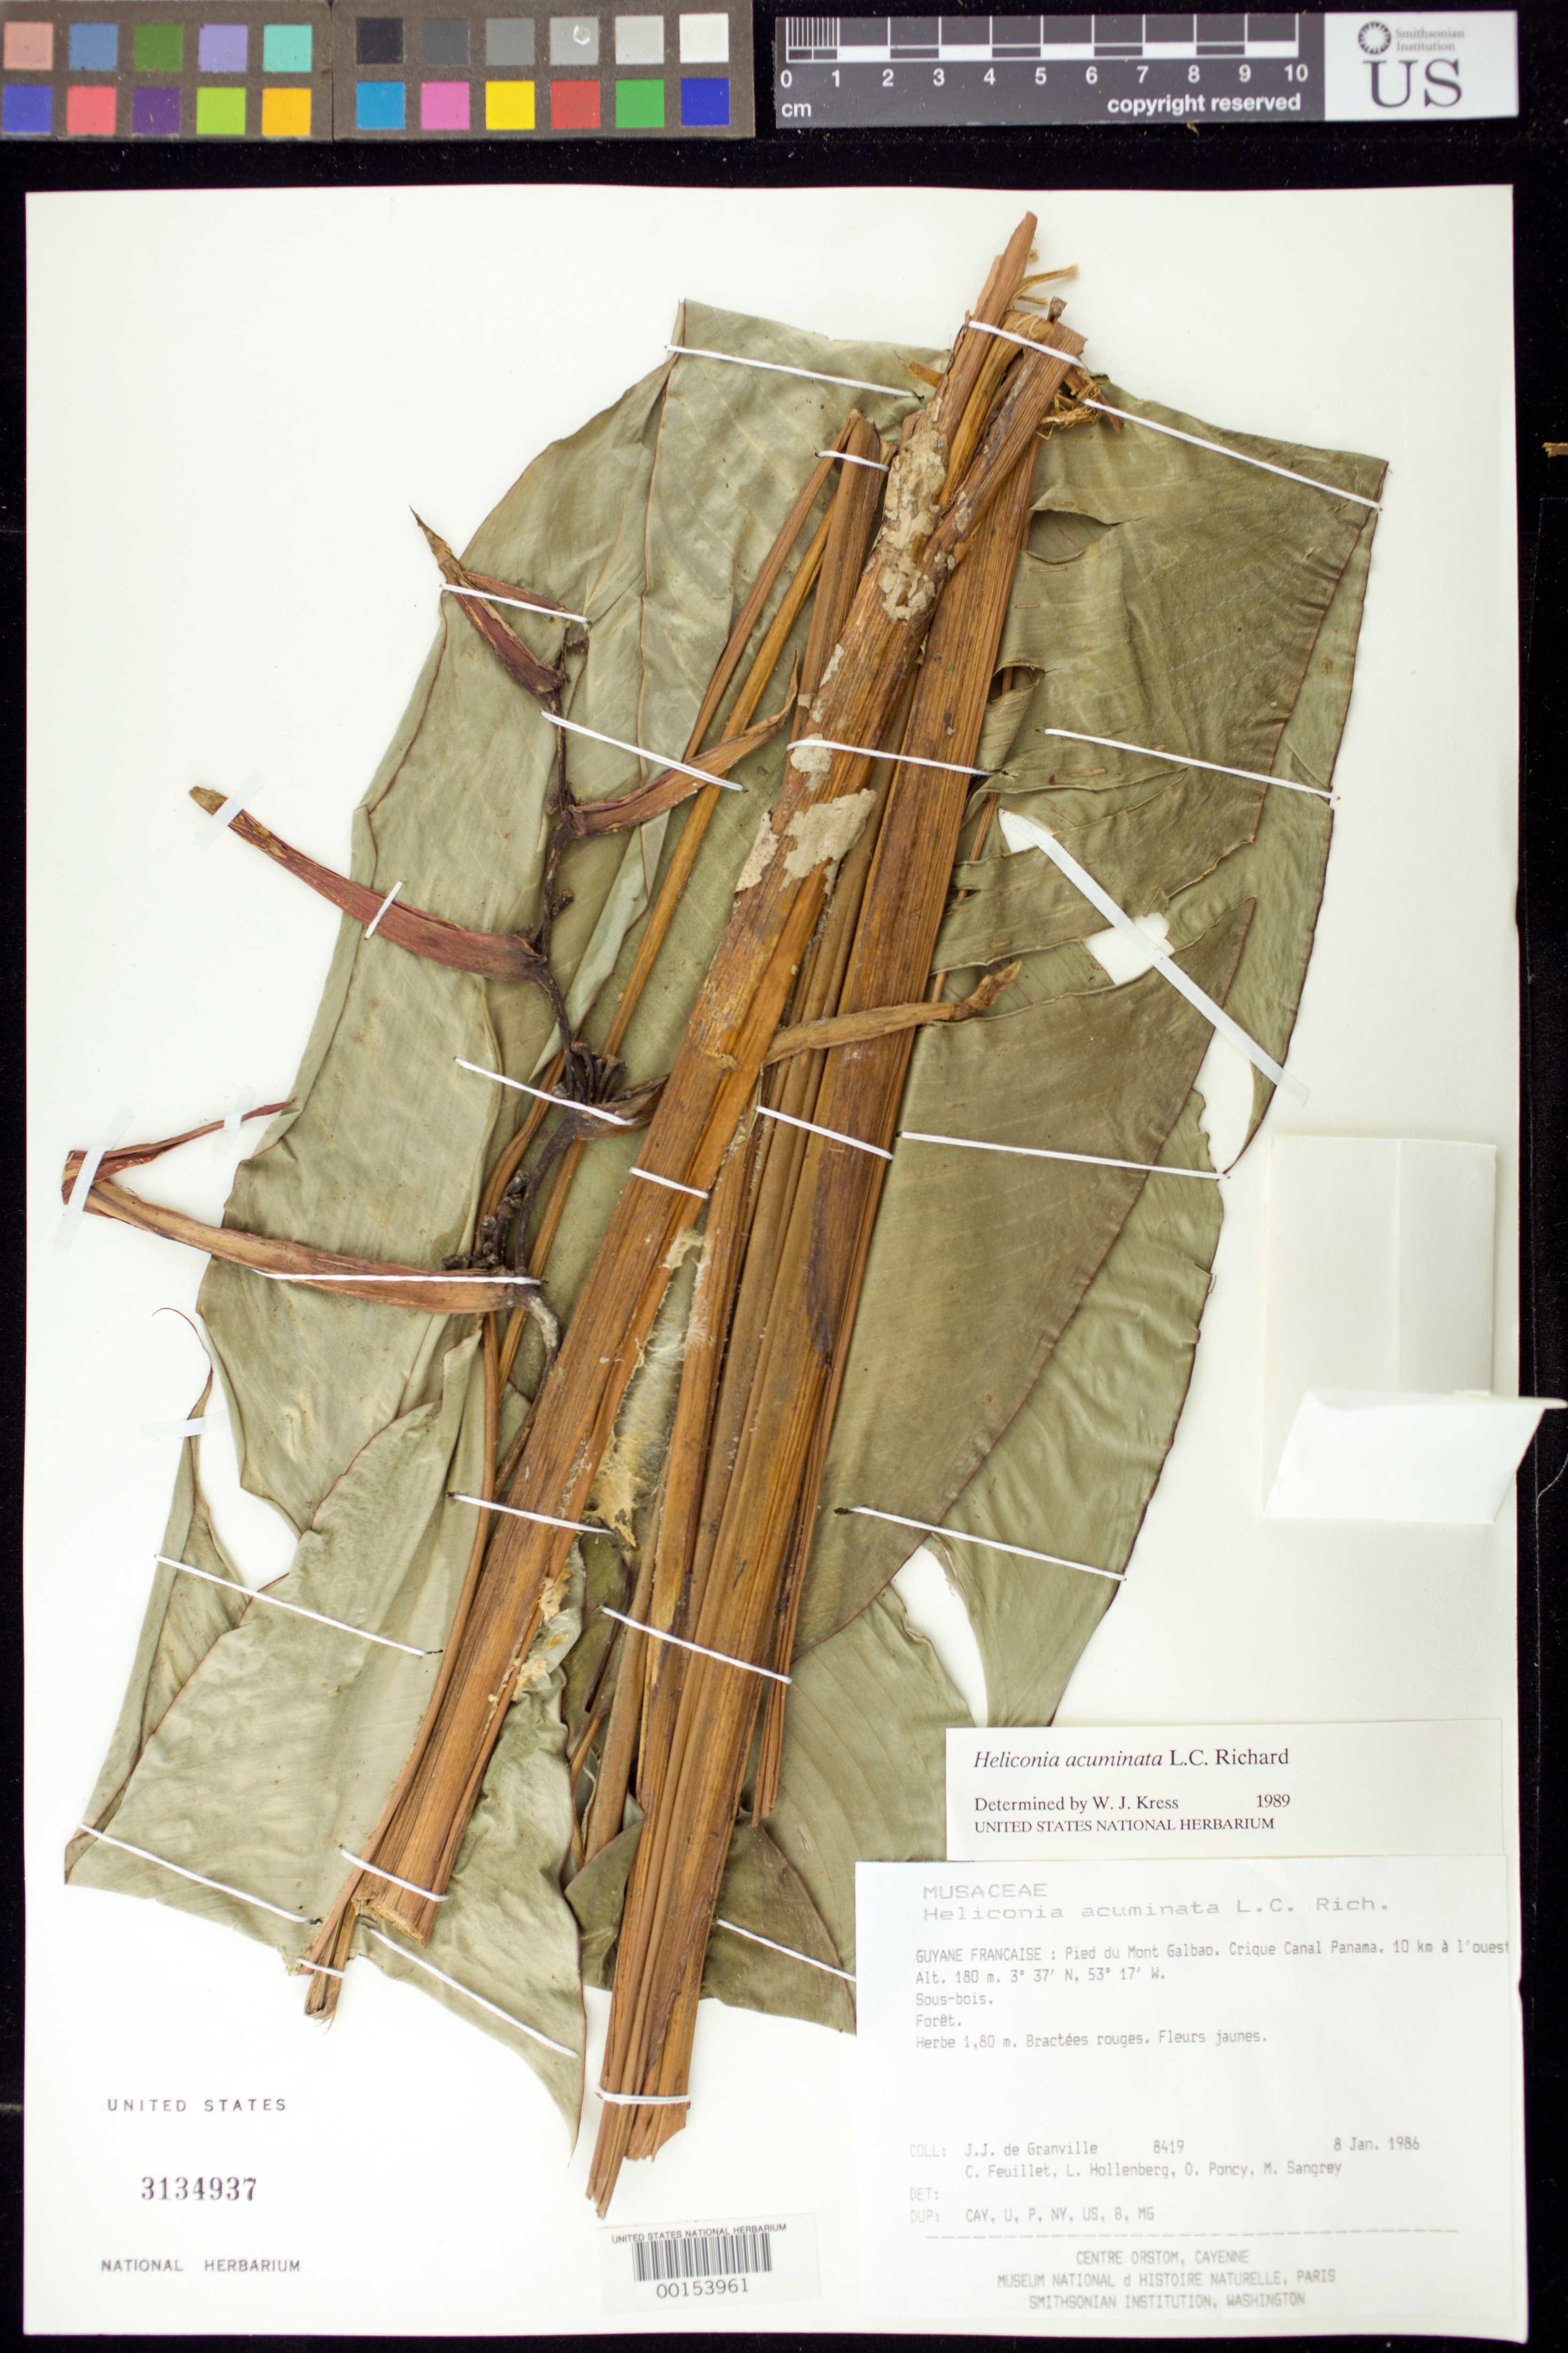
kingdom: Plantae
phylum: Tracheophyta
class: Liliopsida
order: Zingiberales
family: Heliconiaceae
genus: Heliconia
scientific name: Heliconia acuminata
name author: A. Rich.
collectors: J.-J. de Granville, C. Feuillet, L. Hollenberg, O. Poncy & M. S. Sangrey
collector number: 8419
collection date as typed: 08 Jan 1986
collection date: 1986-01-08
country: French Guiana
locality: Foot of mont galbao. crique canal panama, 10 km w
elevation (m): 180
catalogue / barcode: US 3134937